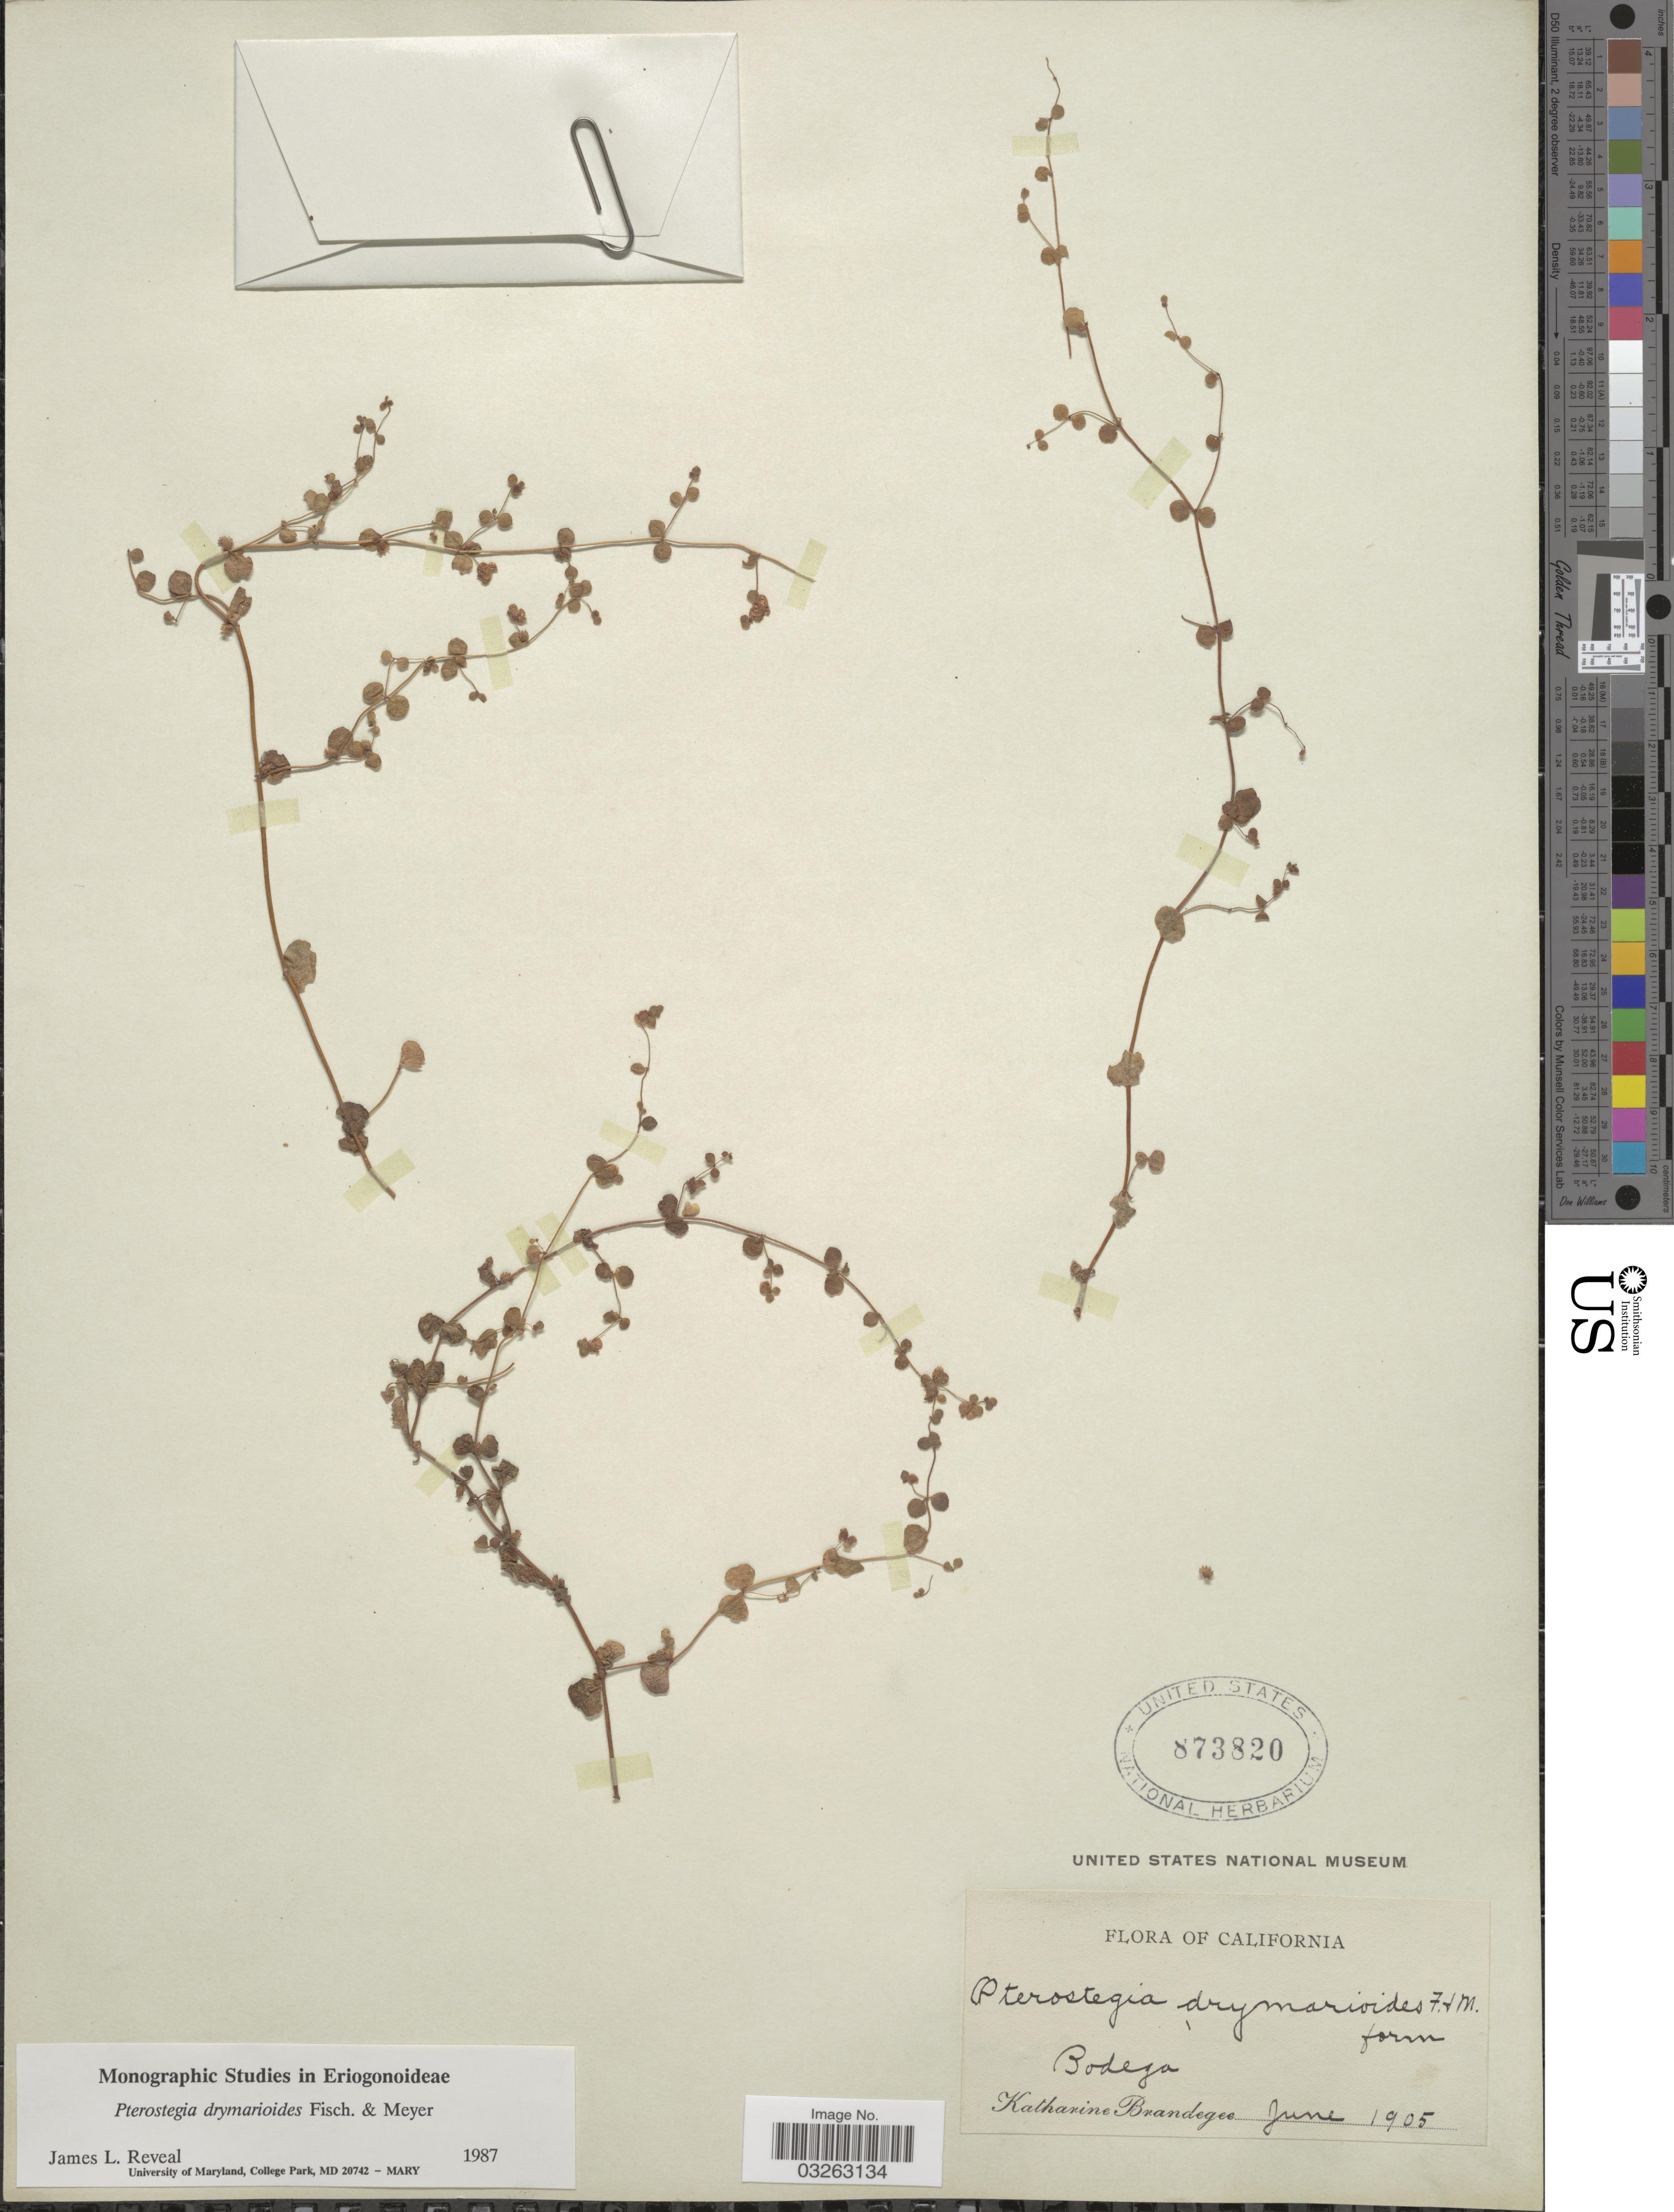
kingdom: Plantae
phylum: Tracheophyta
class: Magnoliopsida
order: Caryophyllales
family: Polygonaceae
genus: Pterostegia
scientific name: Pterostegia drymarioides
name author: Fisch. & C.A. Mey.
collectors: M. K. Brandegee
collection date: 1905-06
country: United States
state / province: California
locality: Bodega.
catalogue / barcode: US 873820